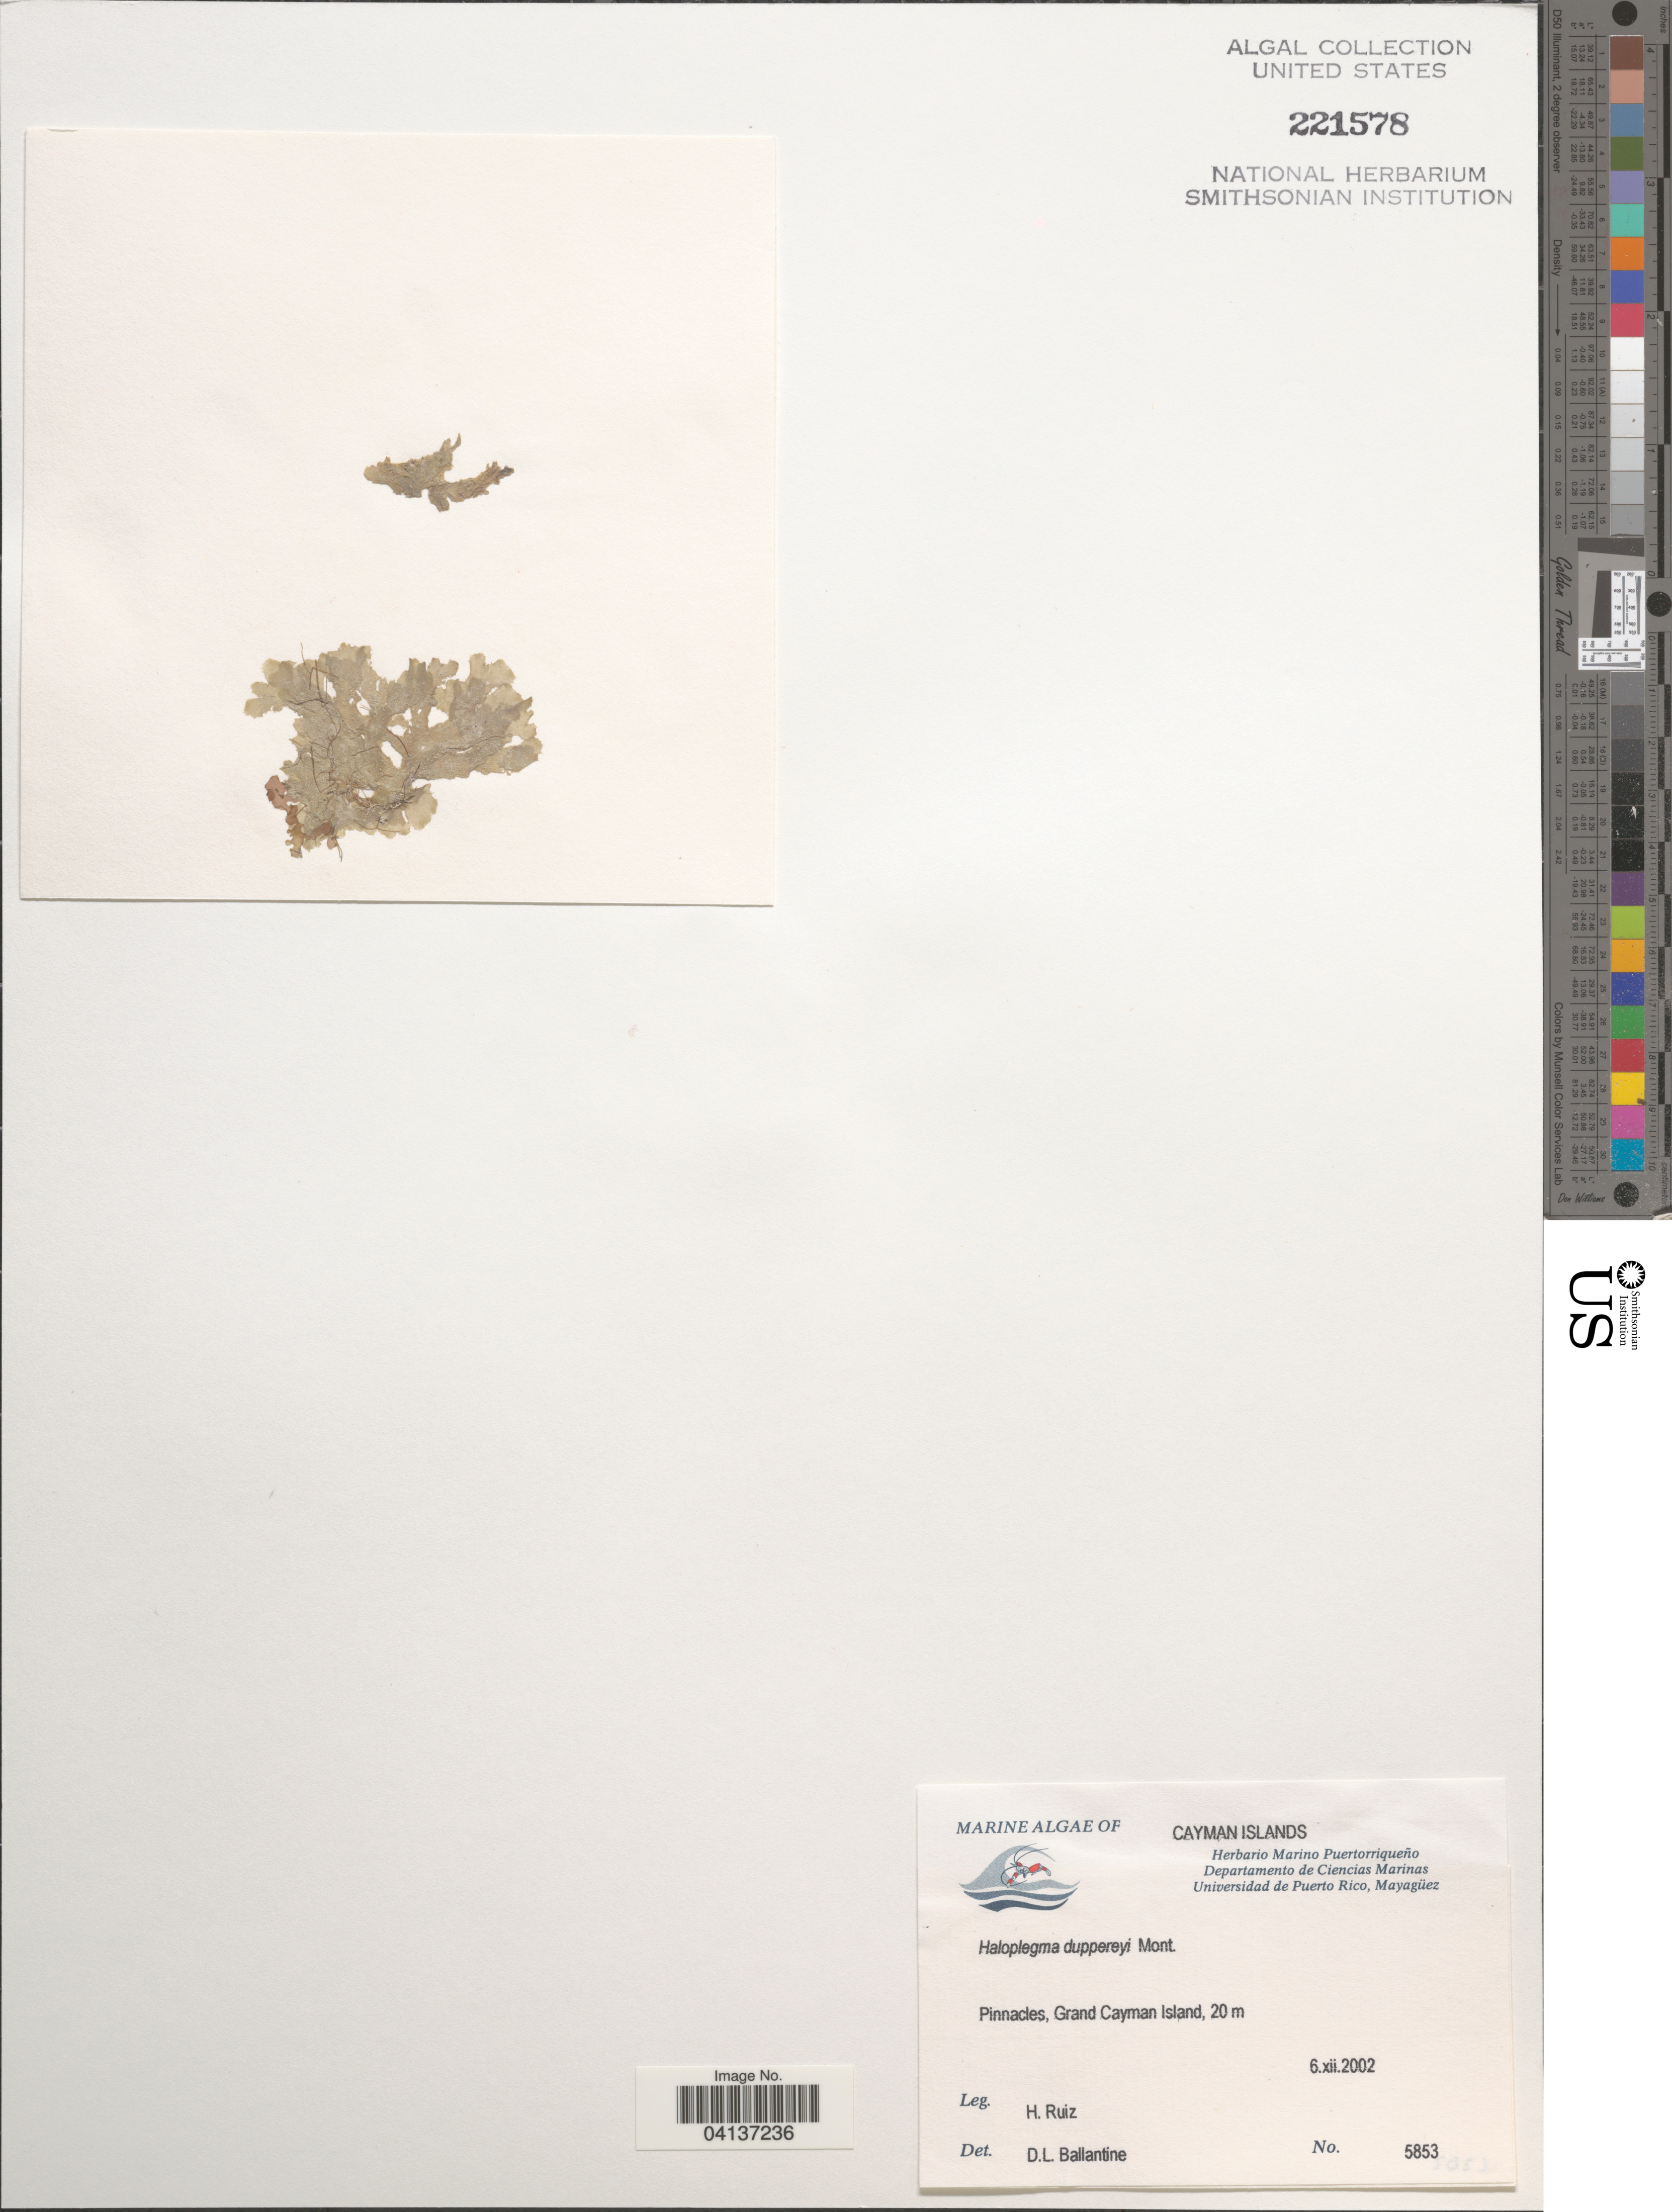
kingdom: Plantae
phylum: Rhodophyta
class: Florideophyceae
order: Ceramiales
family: Wrangeliaceae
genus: Haloplegma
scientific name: Haloplegma duperreyi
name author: Mont.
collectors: H. Ruiz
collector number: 5853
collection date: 2002-12-06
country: Cayman Islands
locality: Pinnacles, Grand Cayman Island.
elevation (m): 20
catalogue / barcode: US 221578